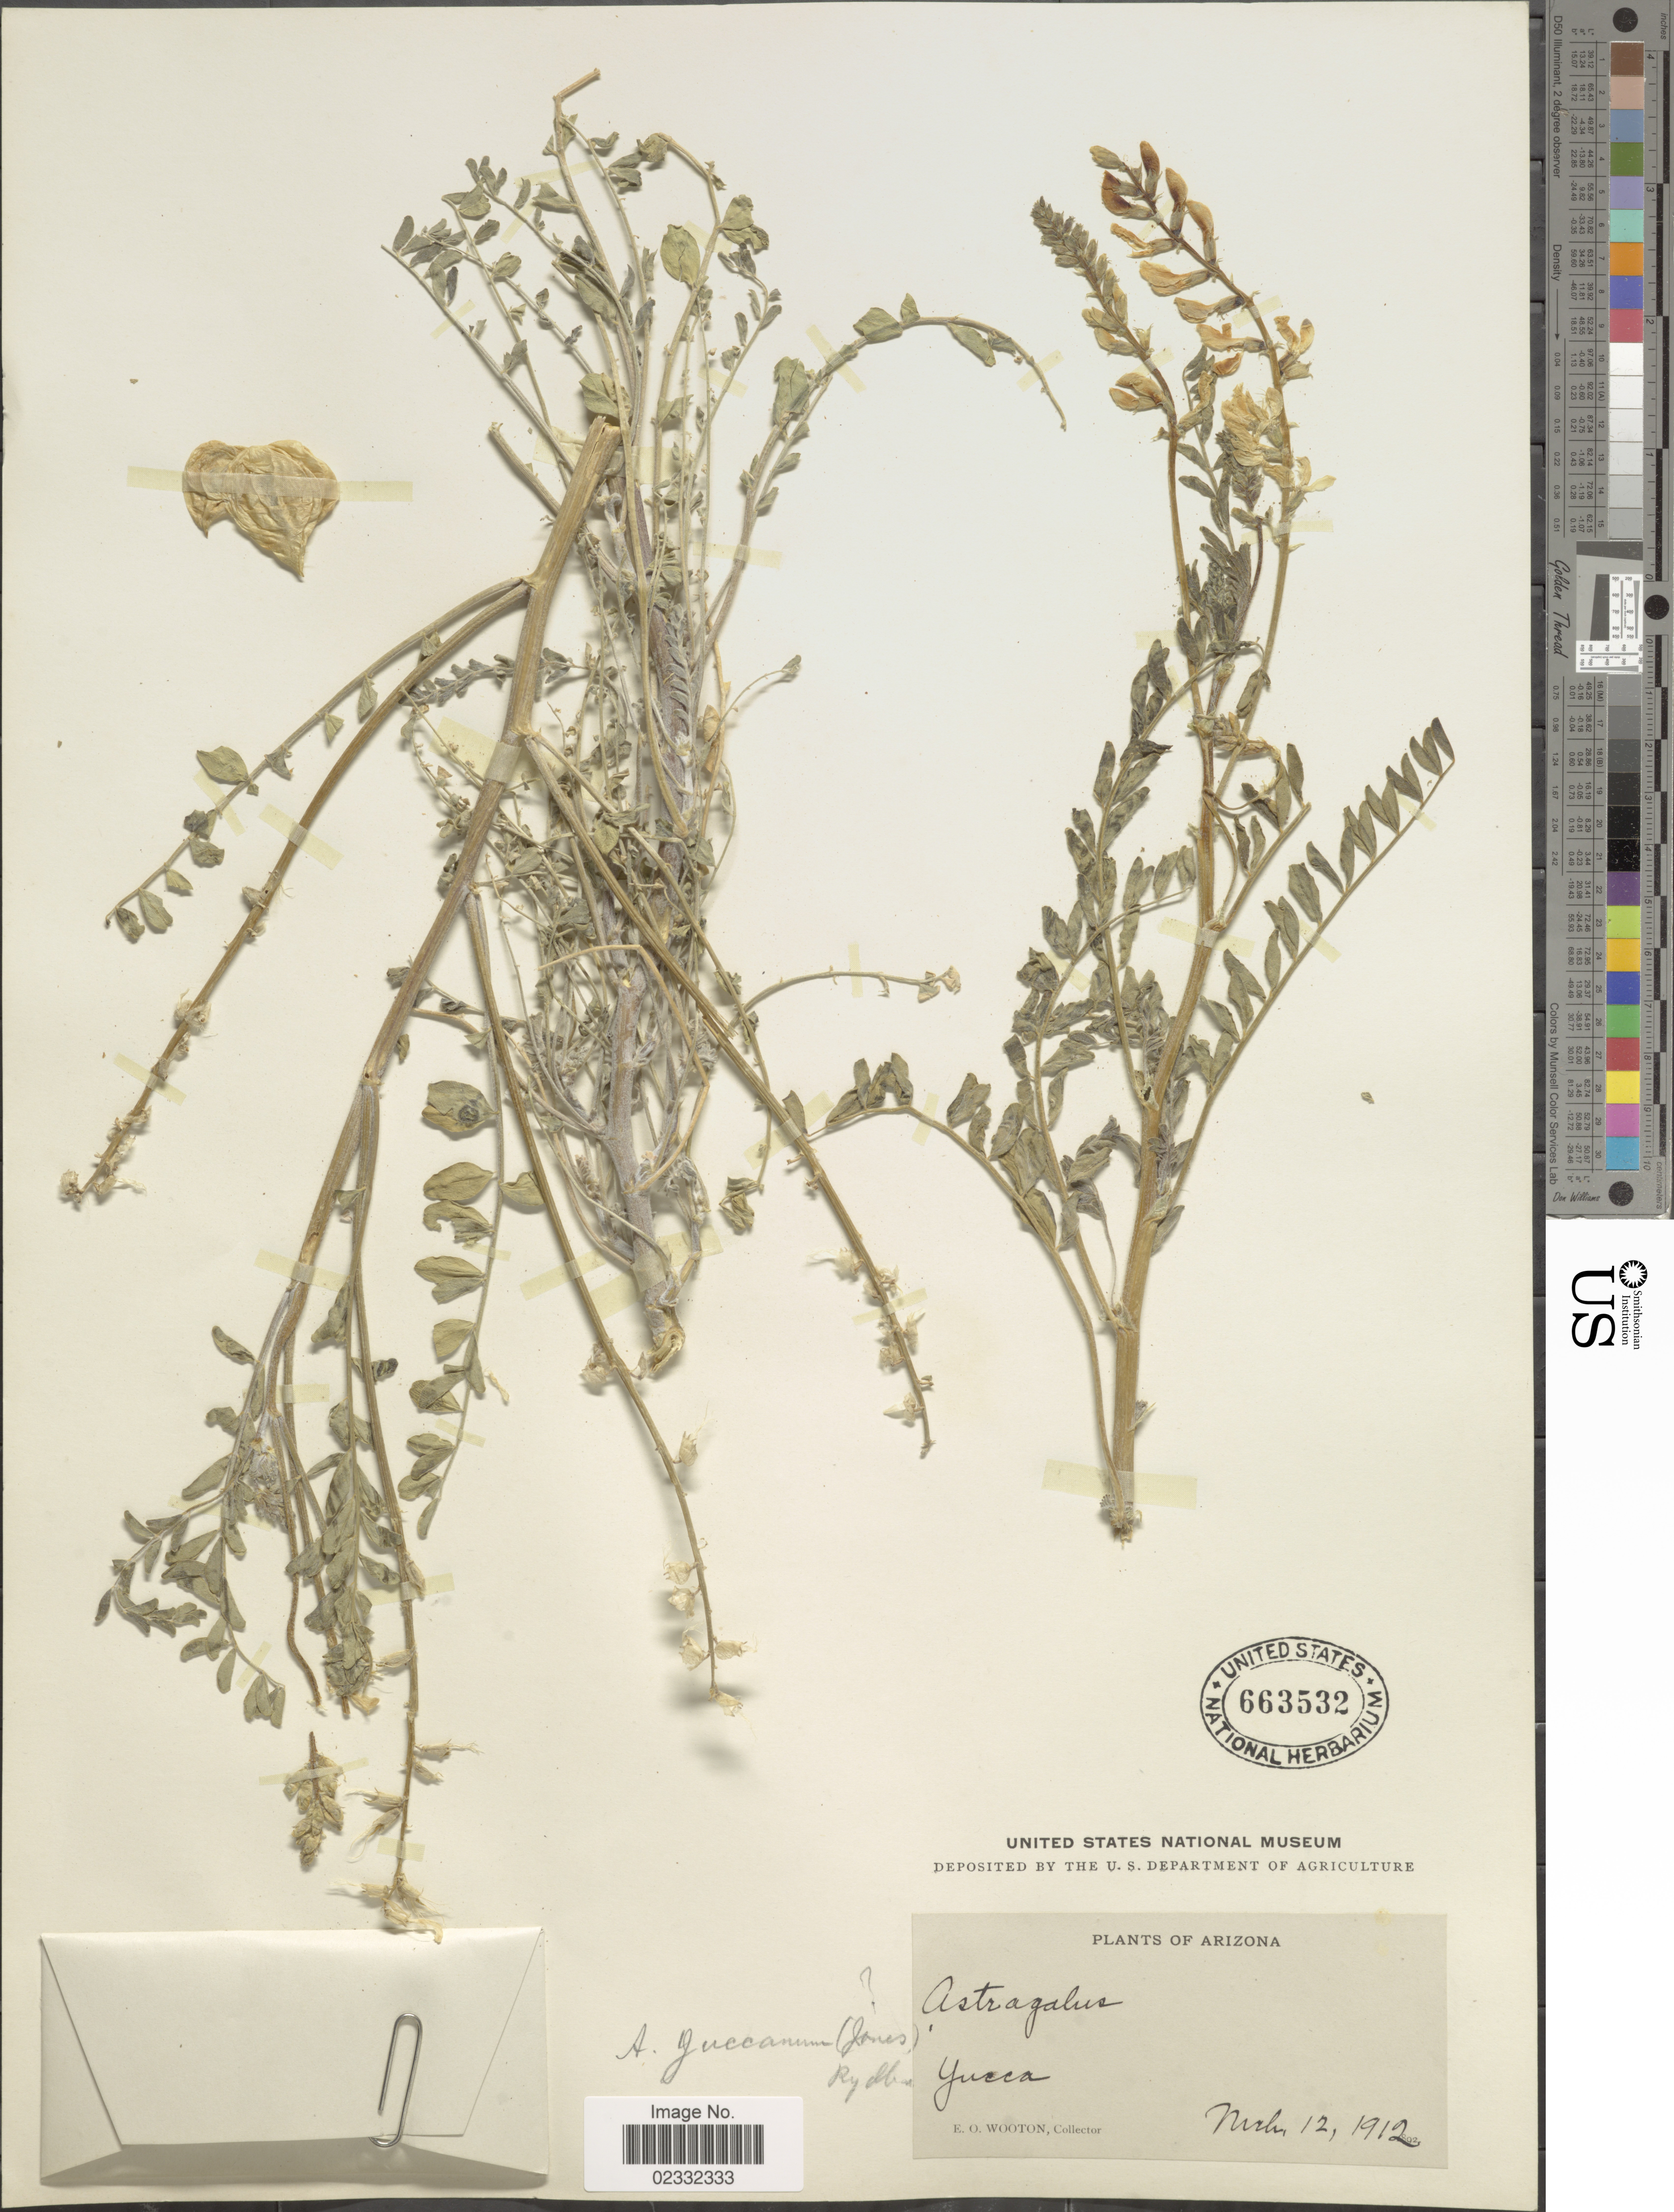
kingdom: Plantae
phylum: Tracheophyta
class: Magnoliopsida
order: Fabales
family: Fabaceae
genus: Astragalus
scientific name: Astragalus lentiginosus var. yuccanus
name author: M.E. Jones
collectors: E. O. Wooton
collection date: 1912-05-12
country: United States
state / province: Arizona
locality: Yucca, Arizona.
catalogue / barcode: US 663532